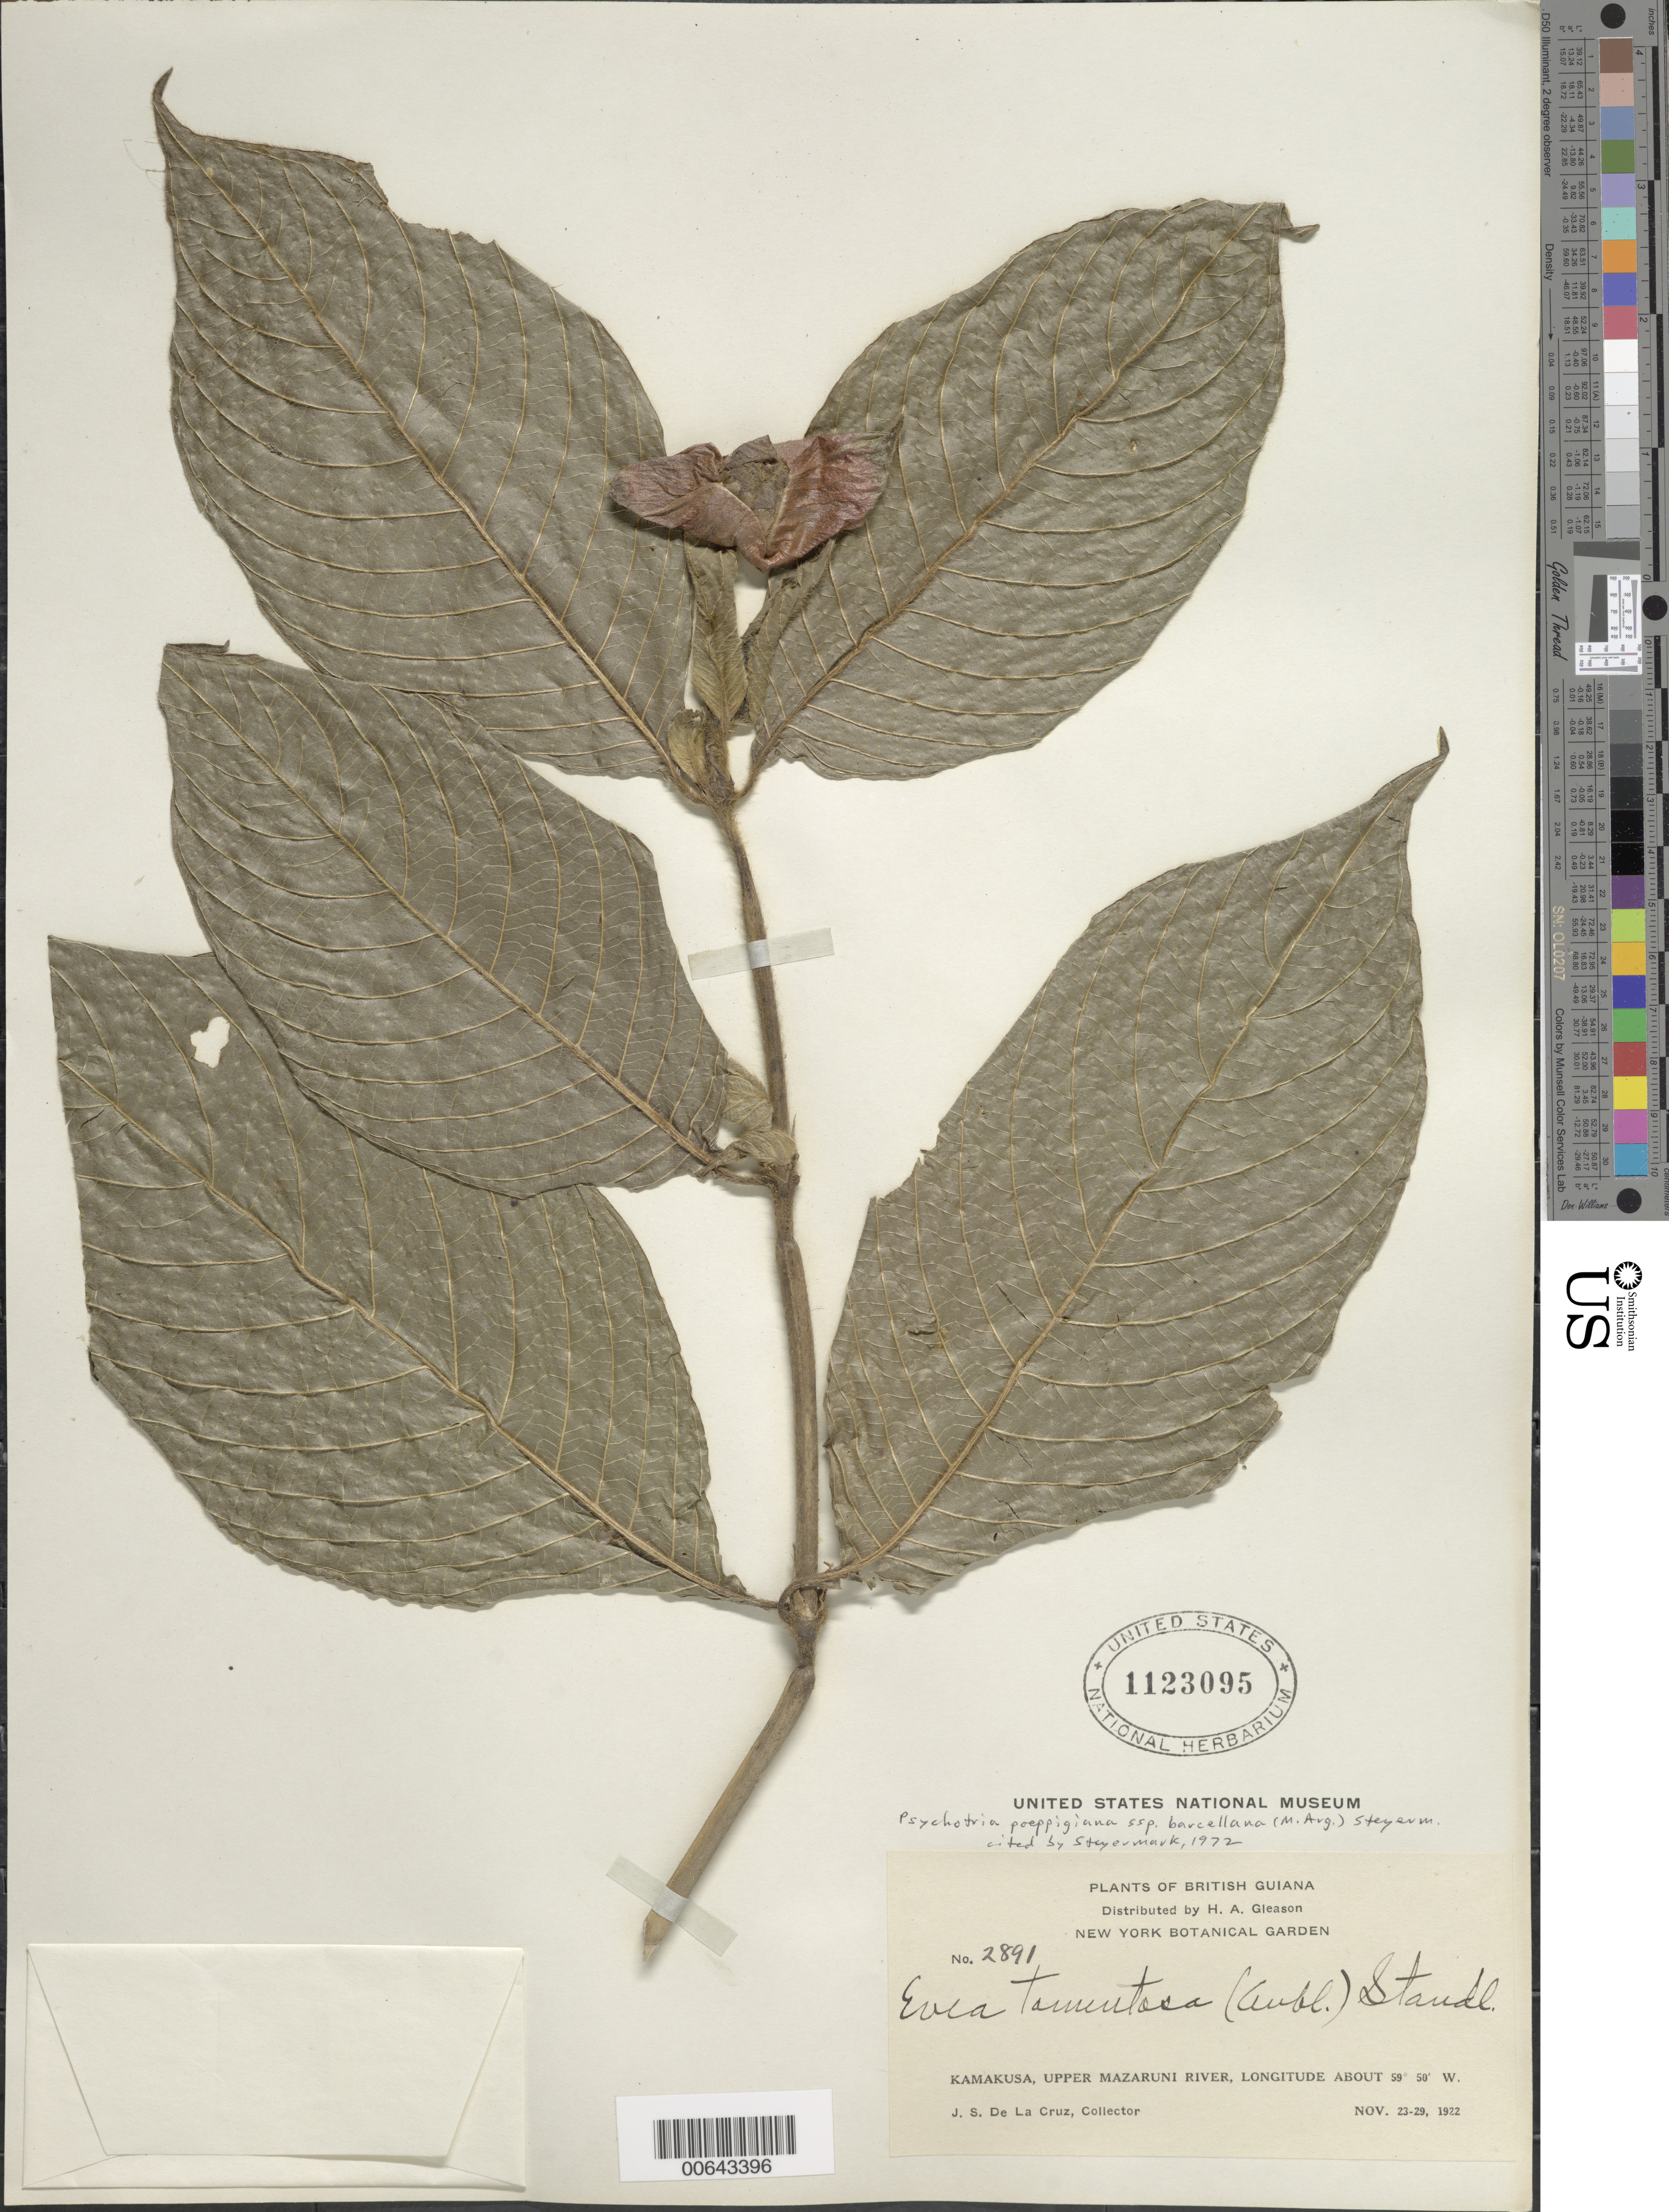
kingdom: Plantae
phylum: Tracheophyta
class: Magnoliopsida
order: Gentianales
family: Rubiaceae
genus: Palicourea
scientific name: Palicourea tomentosa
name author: (Aubl.) Borhidi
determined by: Kirkbride, J. H., Jr.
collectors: J. S. de la Cruz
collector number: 2891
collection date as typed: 23-Nov-22 to 29-Nov-22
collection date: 1922-11-23/1922-11-29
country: Guyana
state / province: Cuyuni-Mazaruni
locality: Kamakusa, Upper Mazaruni R.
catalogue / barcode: US 1123095